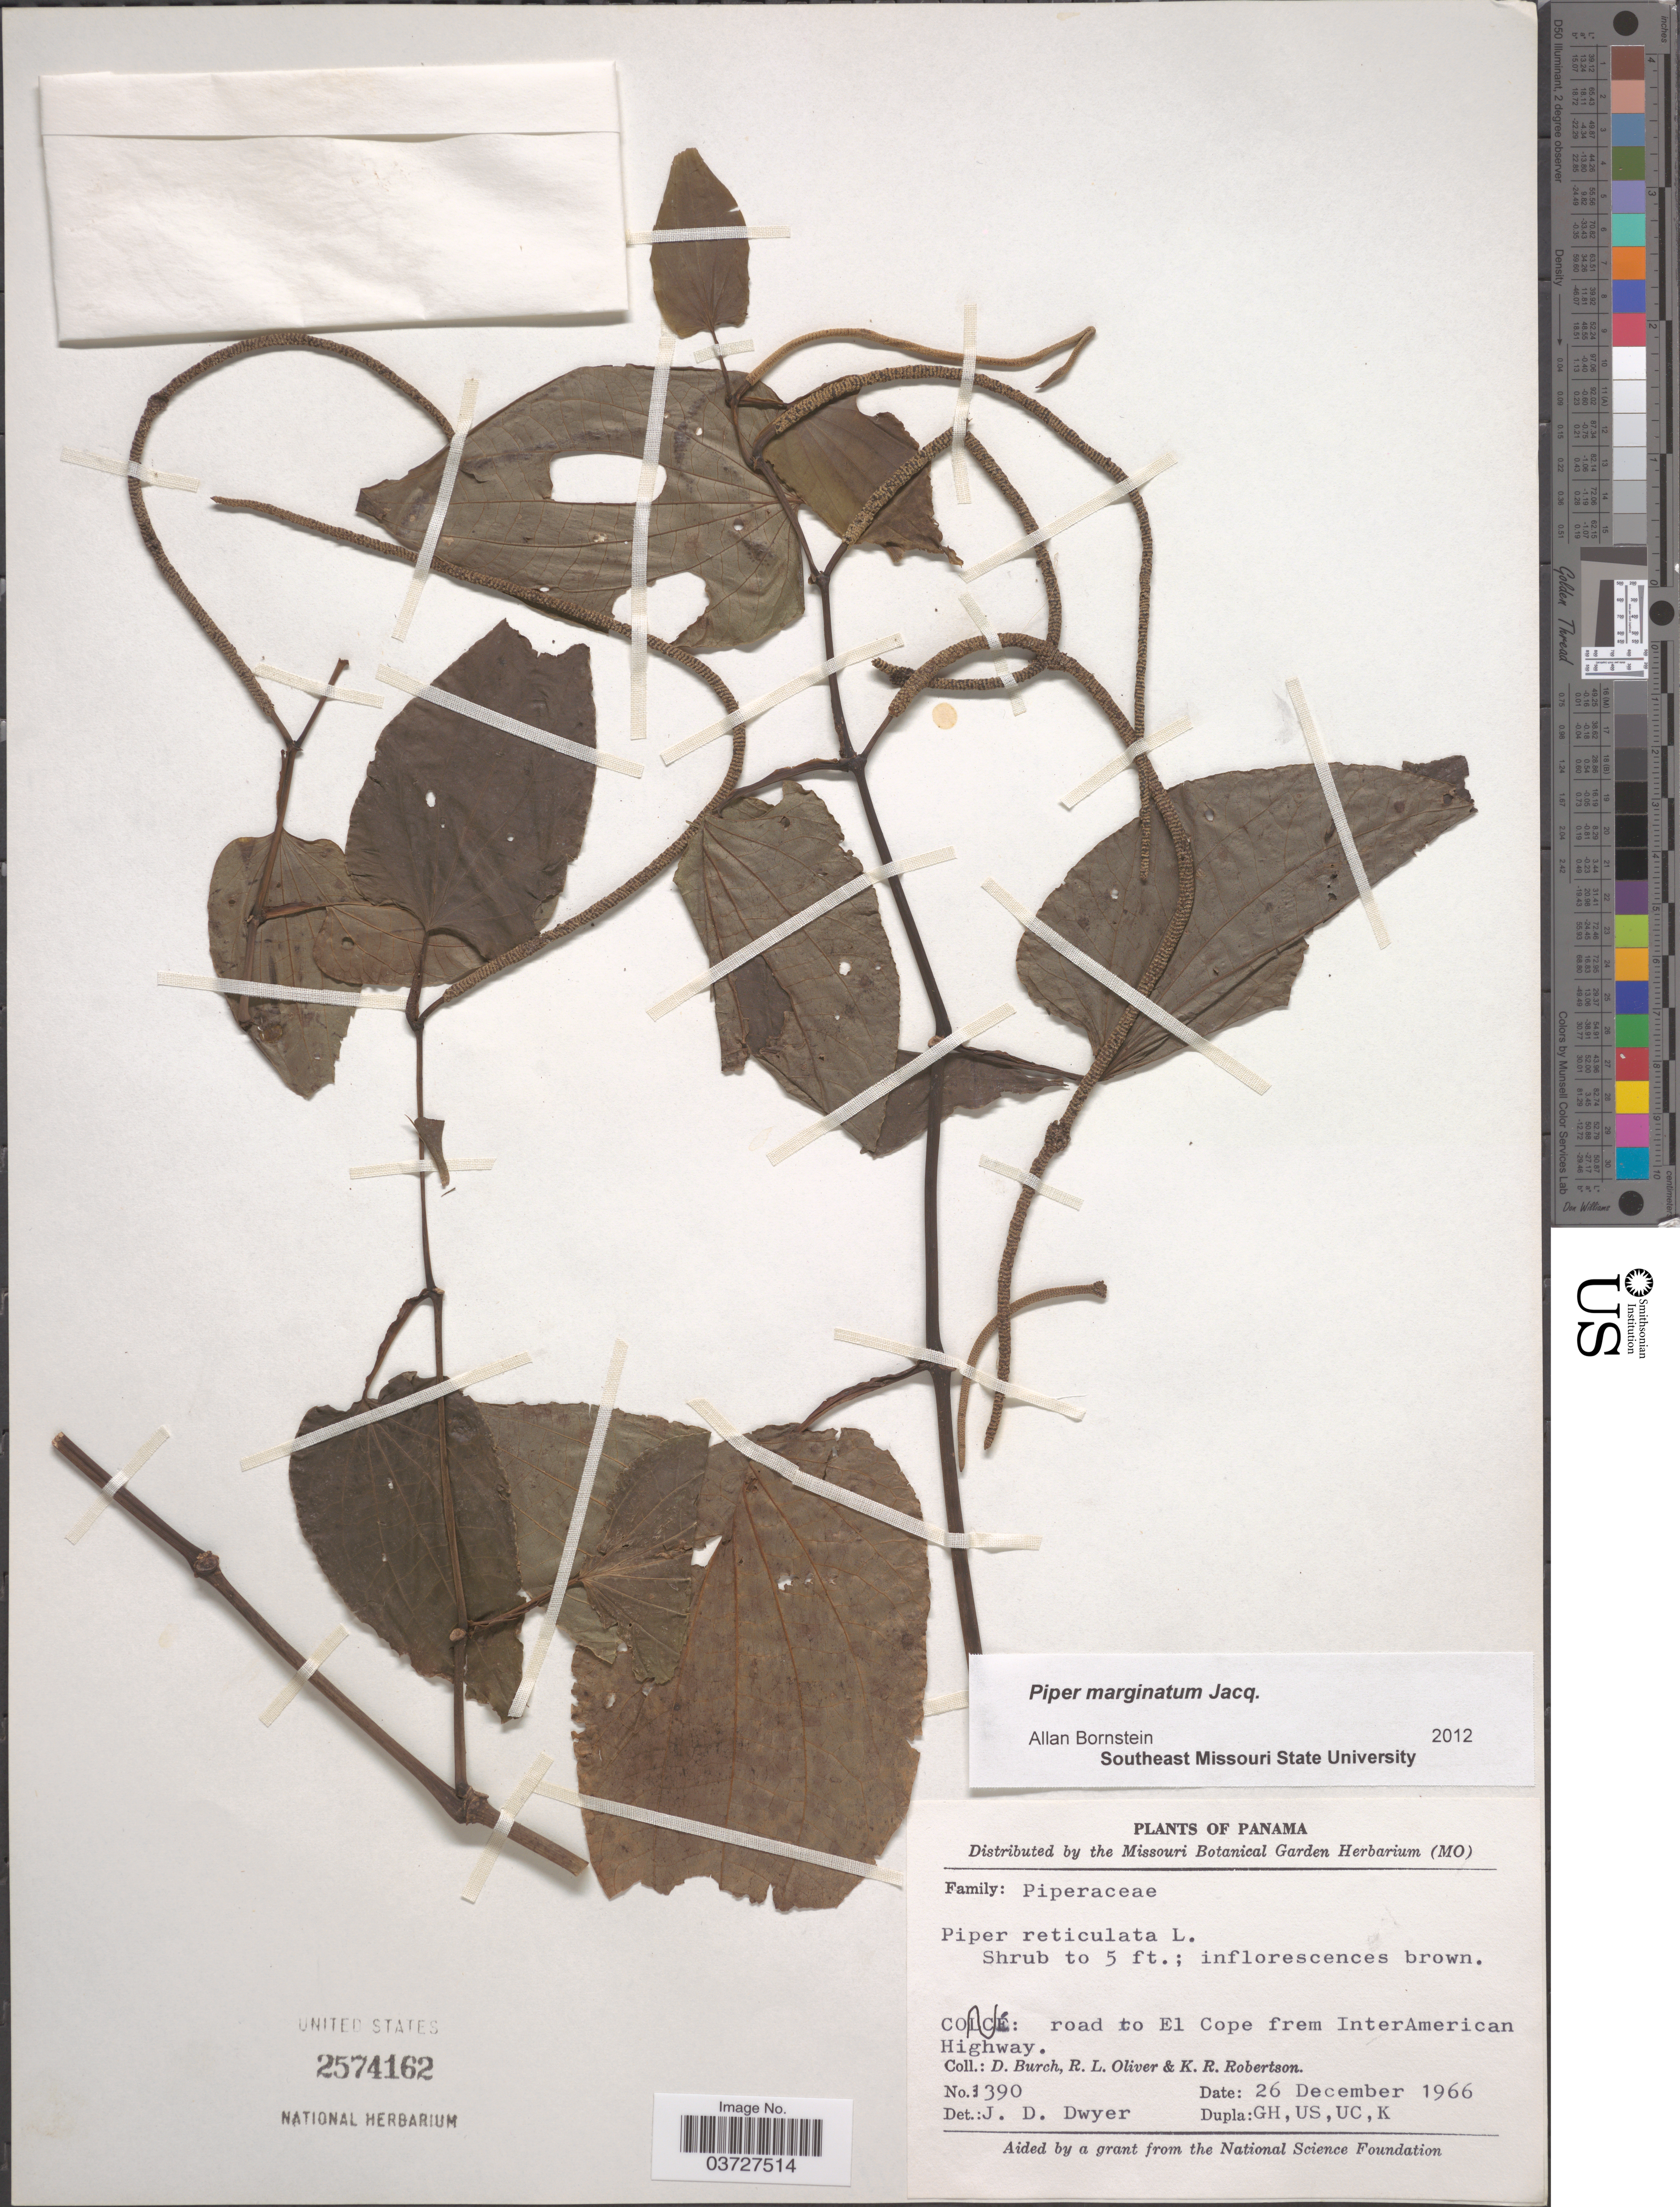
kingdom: Plantae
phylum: Tracheophyta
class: Magnoliopsida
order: Piperales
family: Piperaceae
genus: Piper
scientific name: Piper marginatum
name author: Jacq.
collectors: D. Burch, R. Oliver & K. Robertson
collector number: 390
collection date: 1966-12-26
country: Panama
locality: Road to El Cope frem InterAmerican Highway.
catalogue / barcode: US 2574162